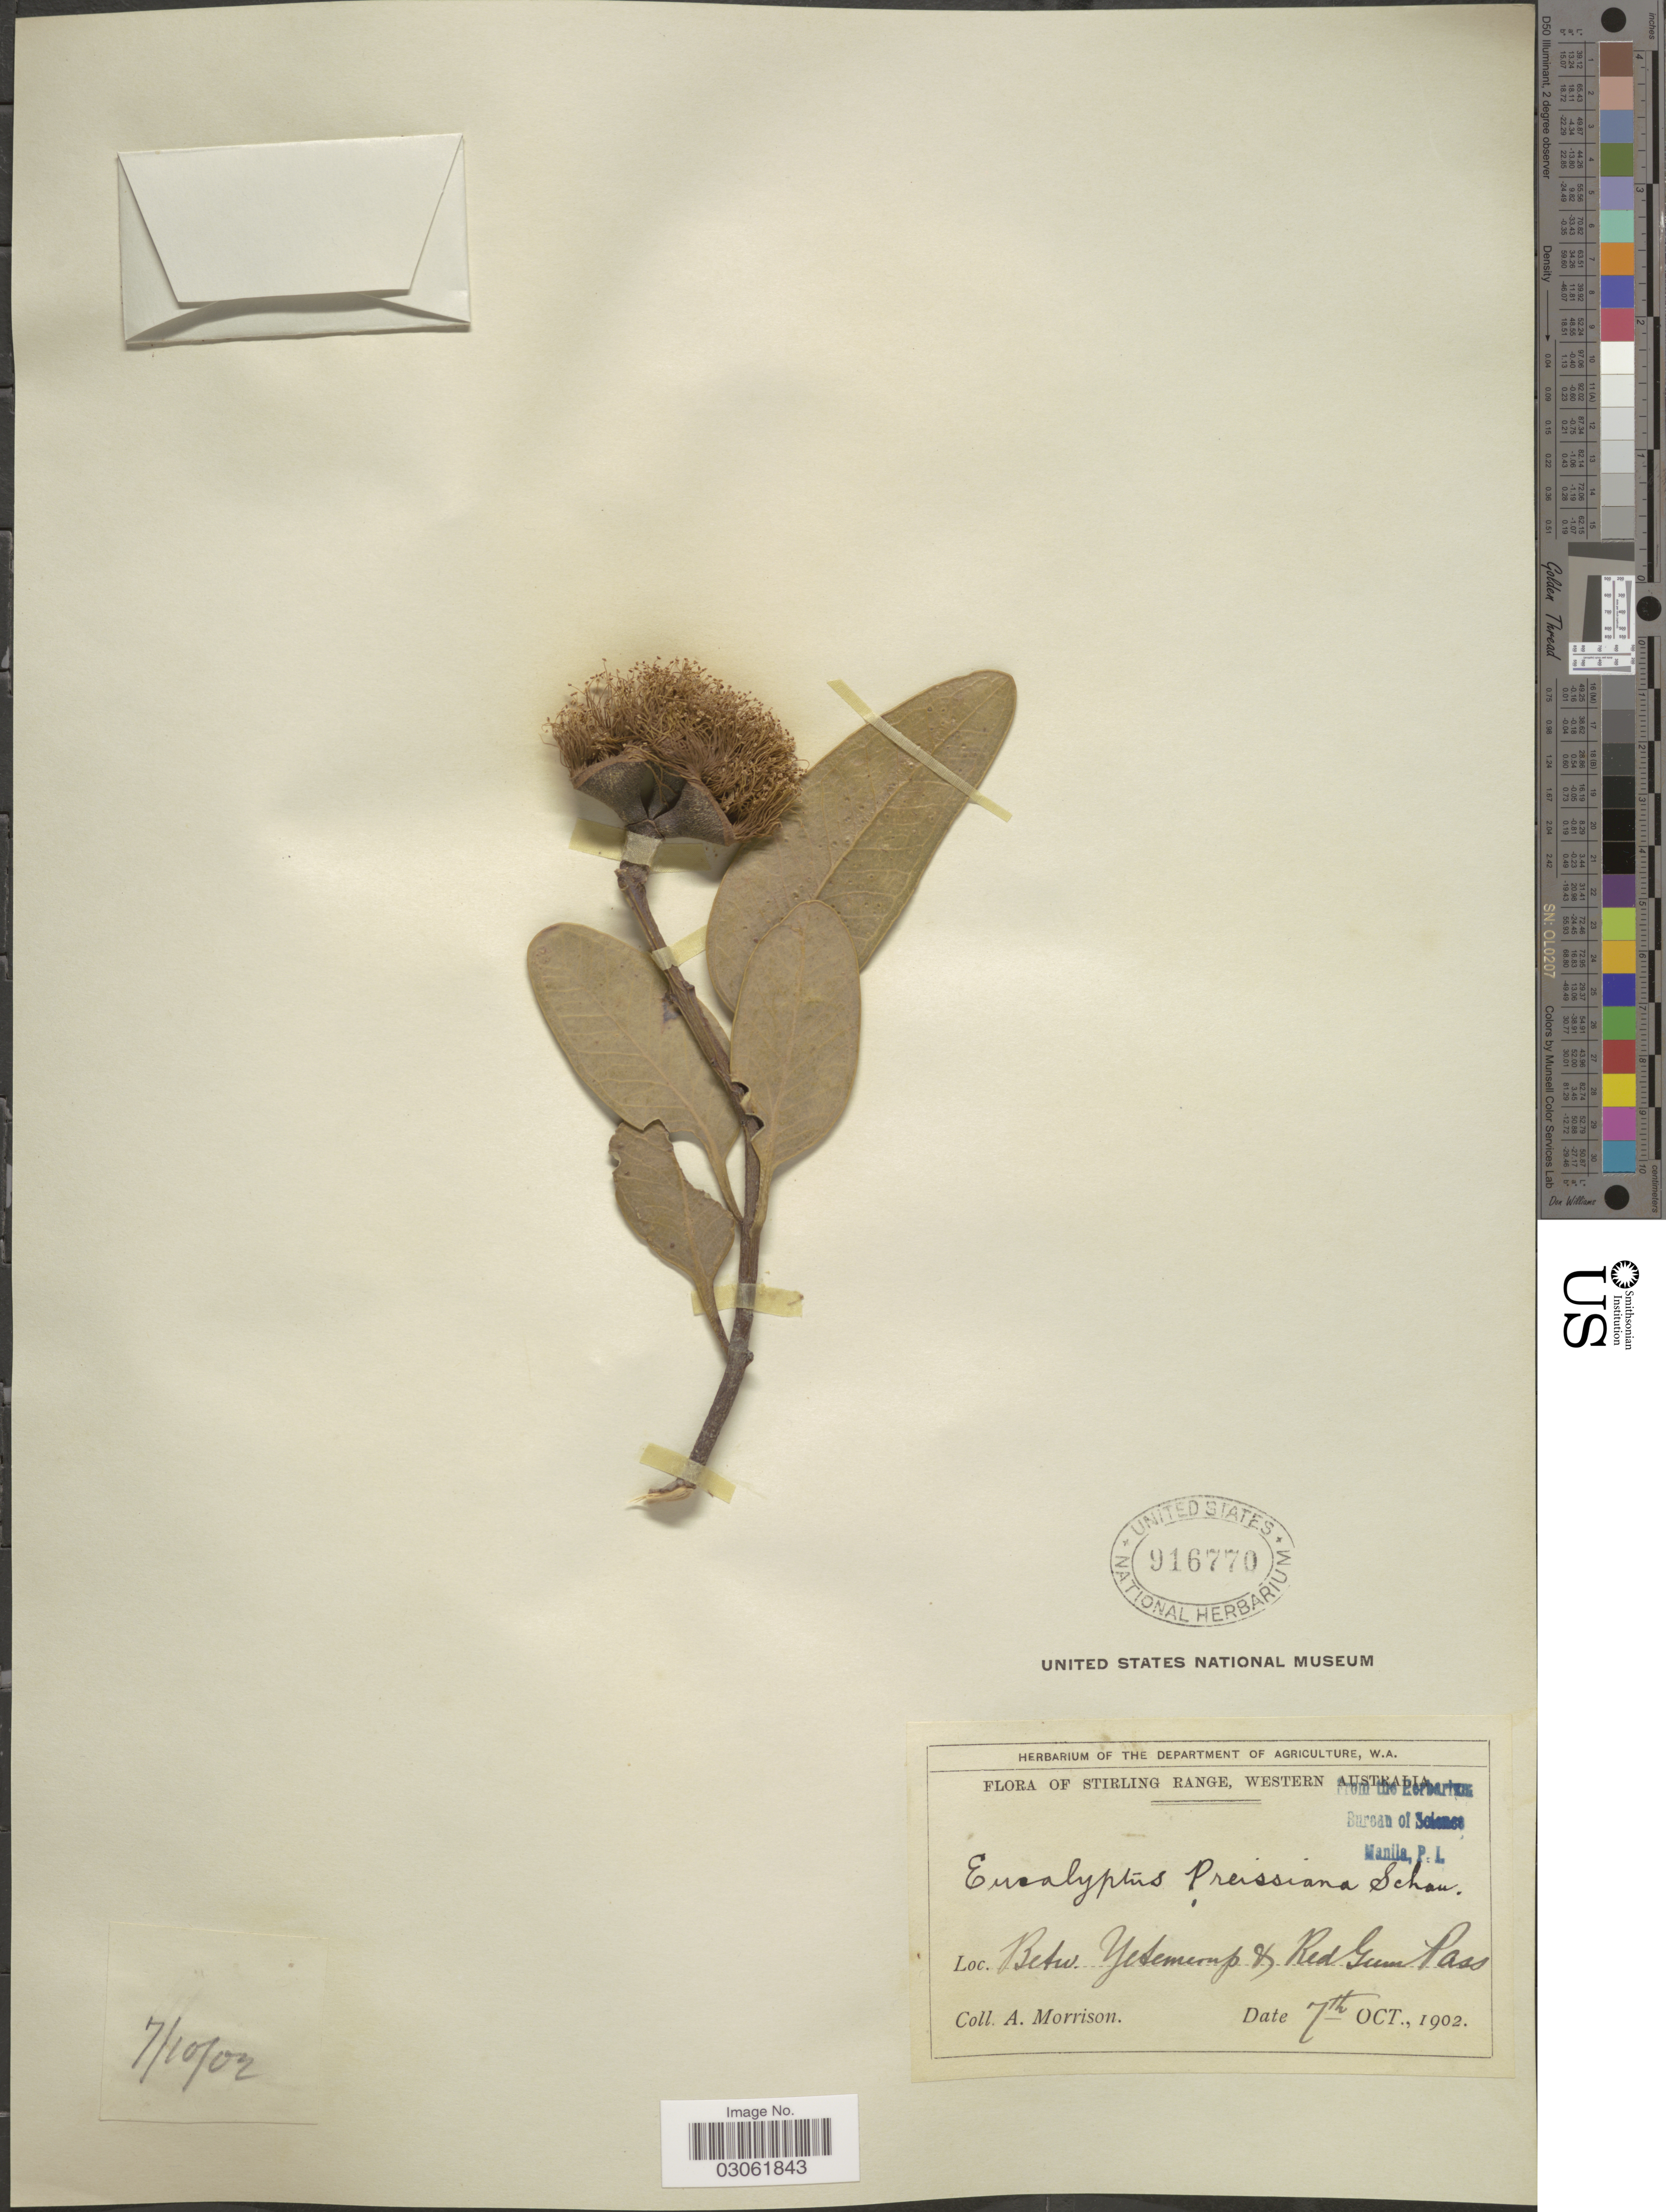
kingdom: Plantae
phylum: Tracheophyta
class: Magnoliopsida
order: Myrtales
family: Myrtaceae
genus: Eucalyptus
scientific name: Eucalyptus preissiana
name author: Schauer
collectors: A. Morrison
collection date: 1902-10-07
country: Australia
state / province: Western Australia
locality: Stirling Range. Betw. Yetemerup & Red Gum Pass.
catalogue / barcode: US 916770